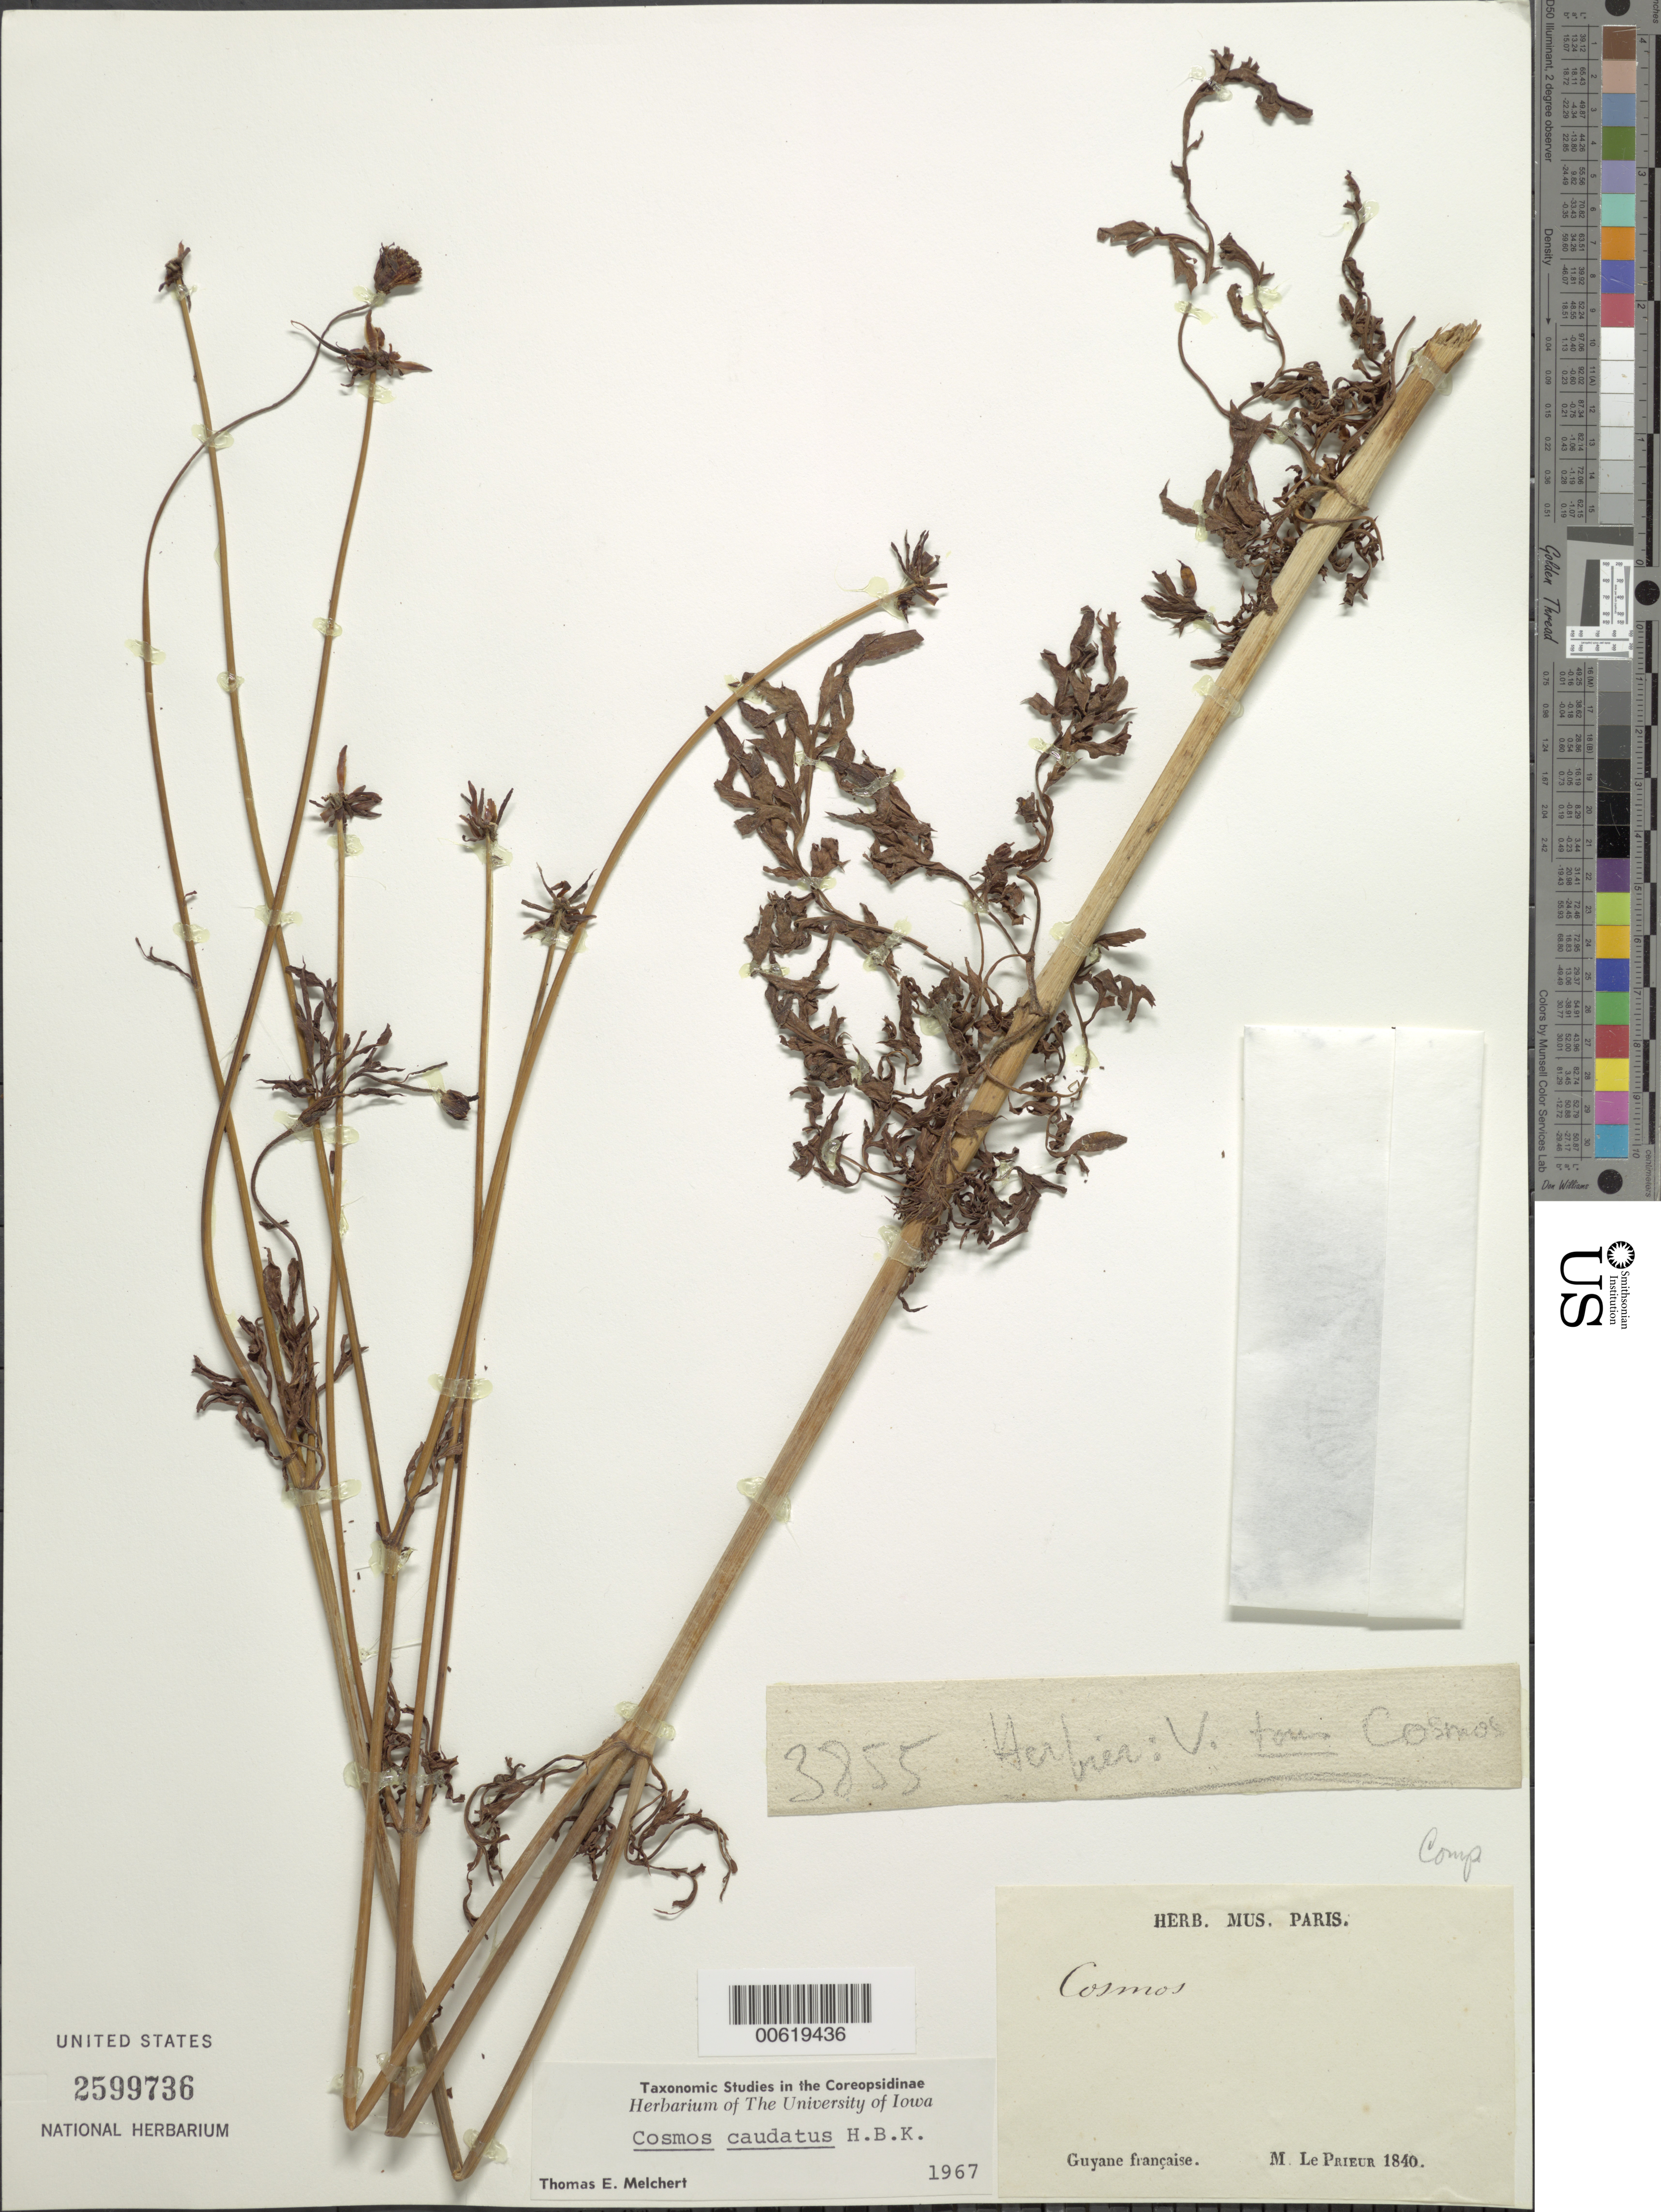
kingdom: Plantae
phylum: Tracheophyta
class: Magnoliopsida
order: Asterales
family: Asteraceae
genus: Cosmos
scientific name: Cosmos caudatus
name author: Kunth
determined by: Melchert, T. E.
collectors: F. M. R. Leprieur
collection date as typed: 1840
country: French Guiana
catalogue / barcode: US 2599736